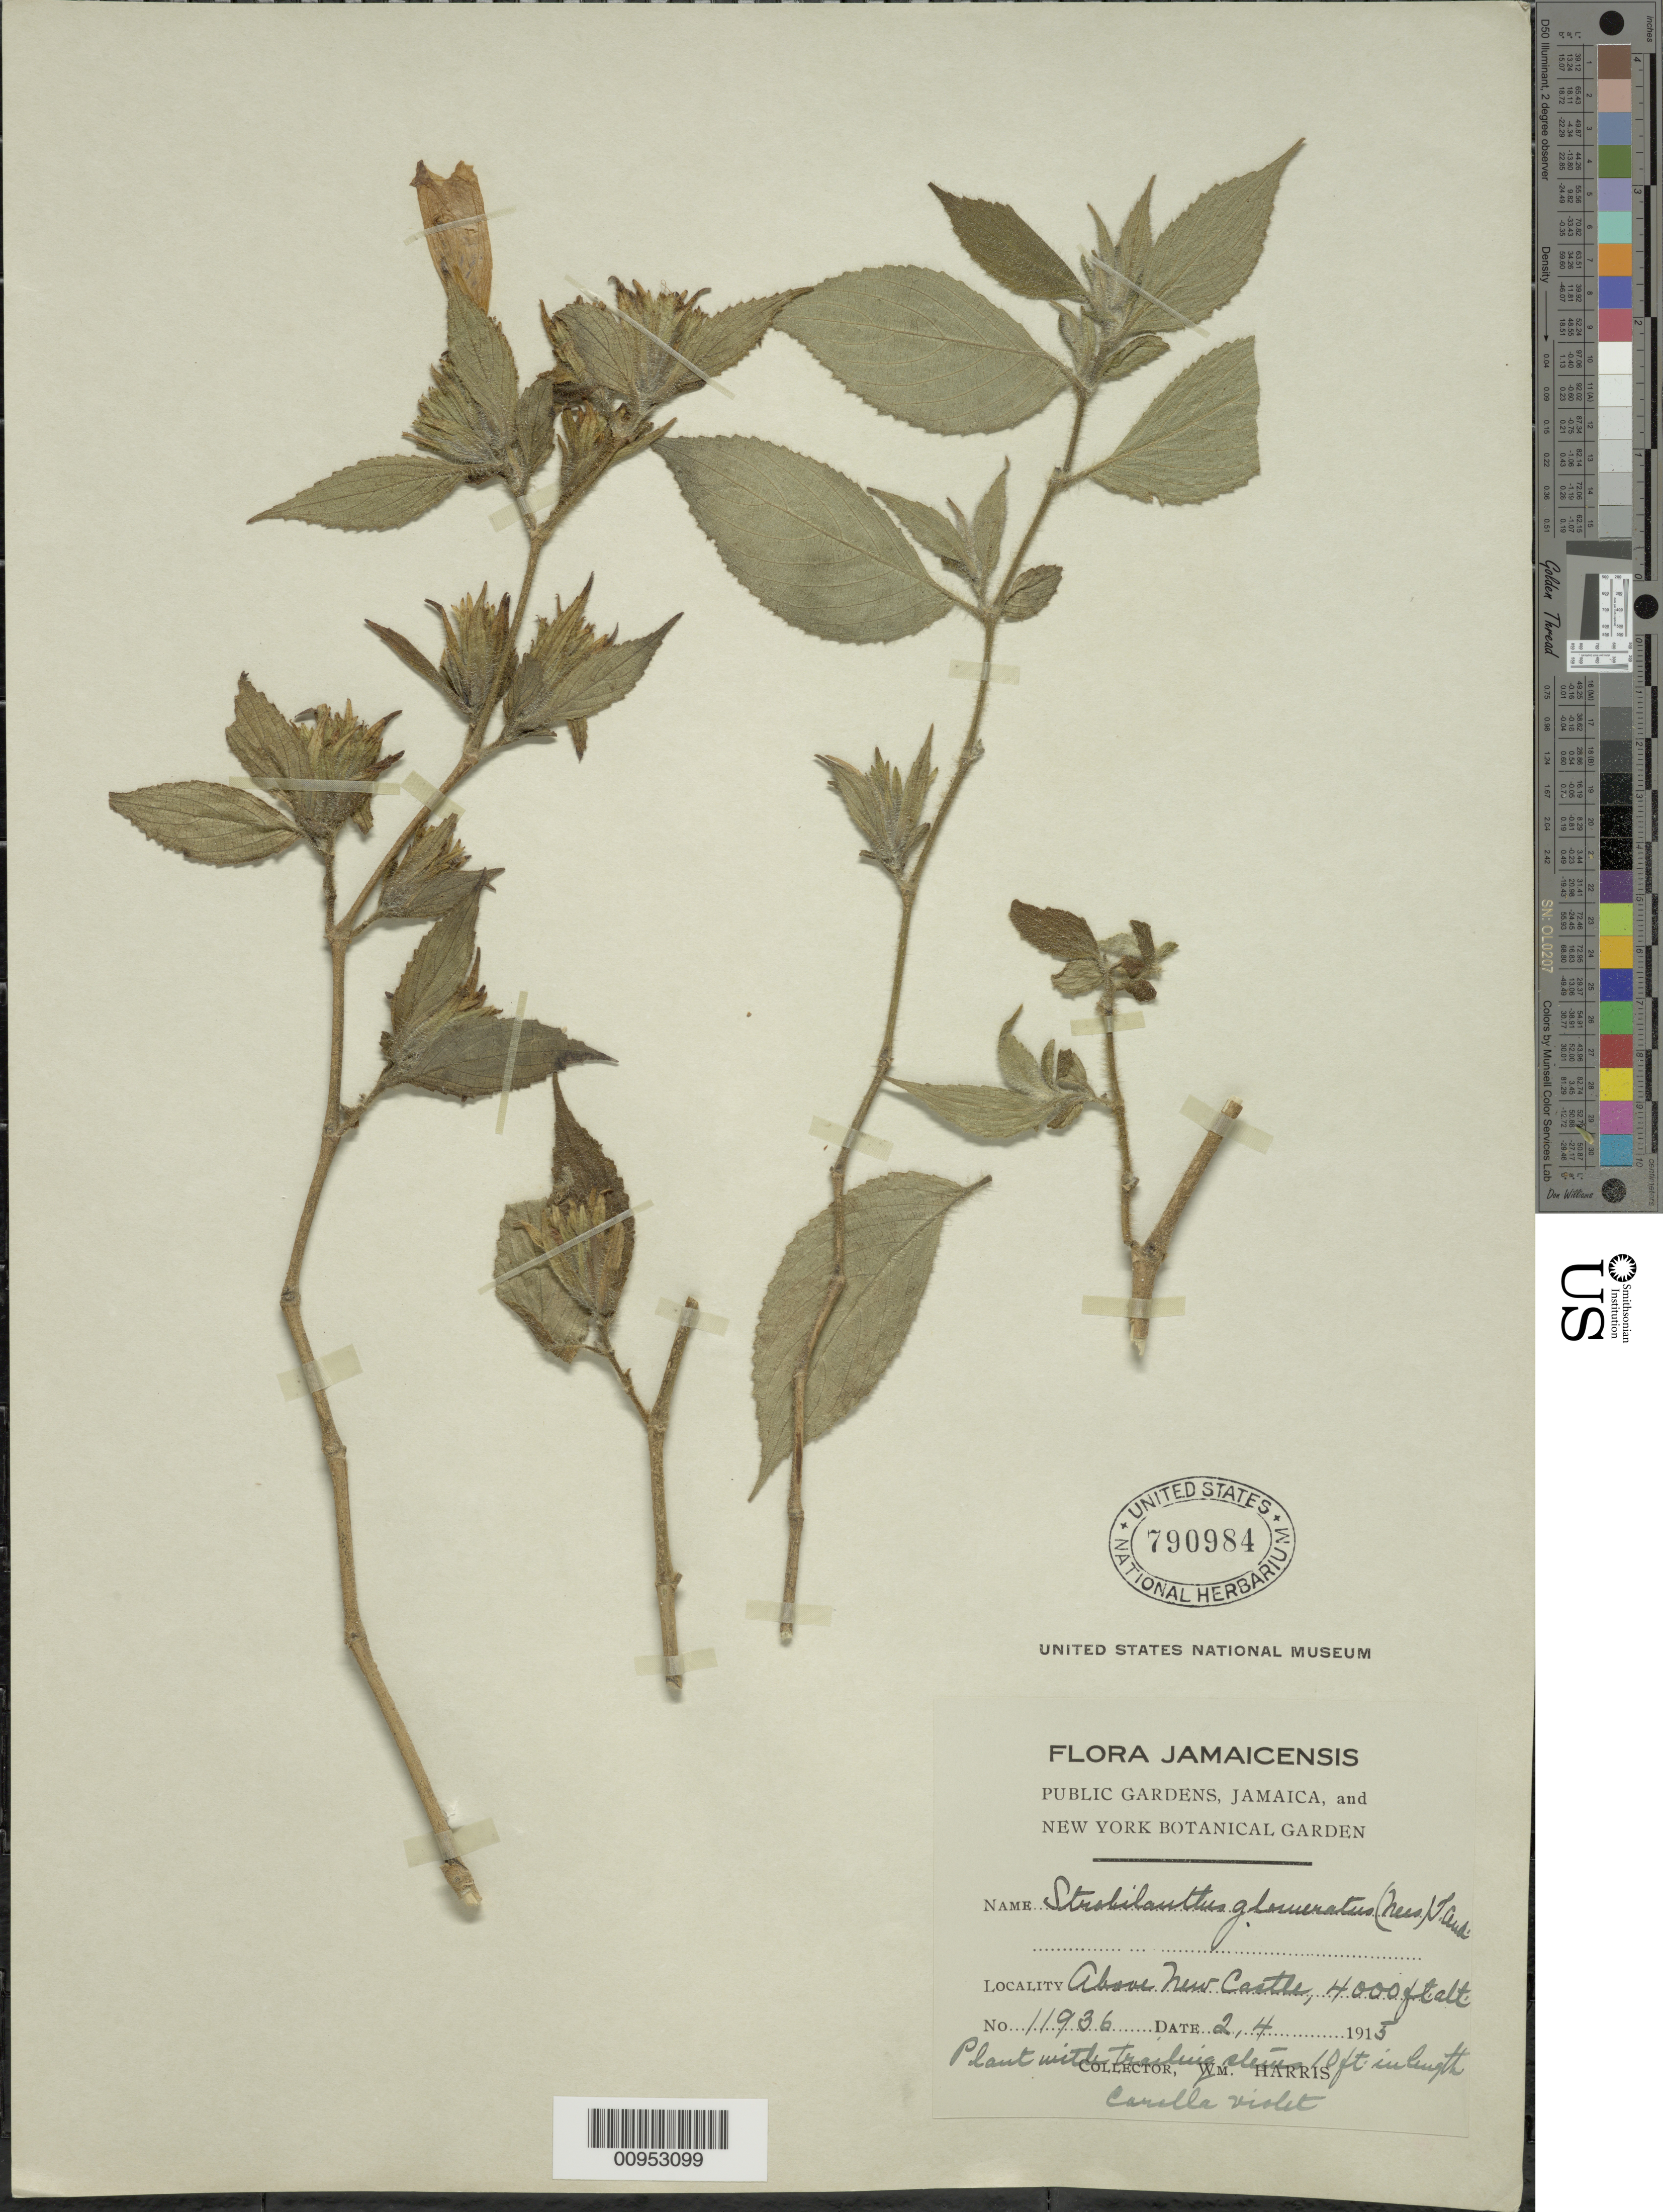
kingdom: Plantae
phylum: Tracheophyta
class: Magnoliopsida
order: Lamiales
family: Acanthaceae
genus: Strobilanthes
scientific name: Strobilanthes glomerata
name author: (Nees) T. Anderson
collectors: W. H. Harris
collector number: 11936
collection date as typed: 02 Apr 1913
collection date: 1913-04-02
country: Jamaica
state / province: Saint Andrew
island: Jamaica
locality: Above New Castle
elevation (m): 1219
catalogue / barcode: US 790984